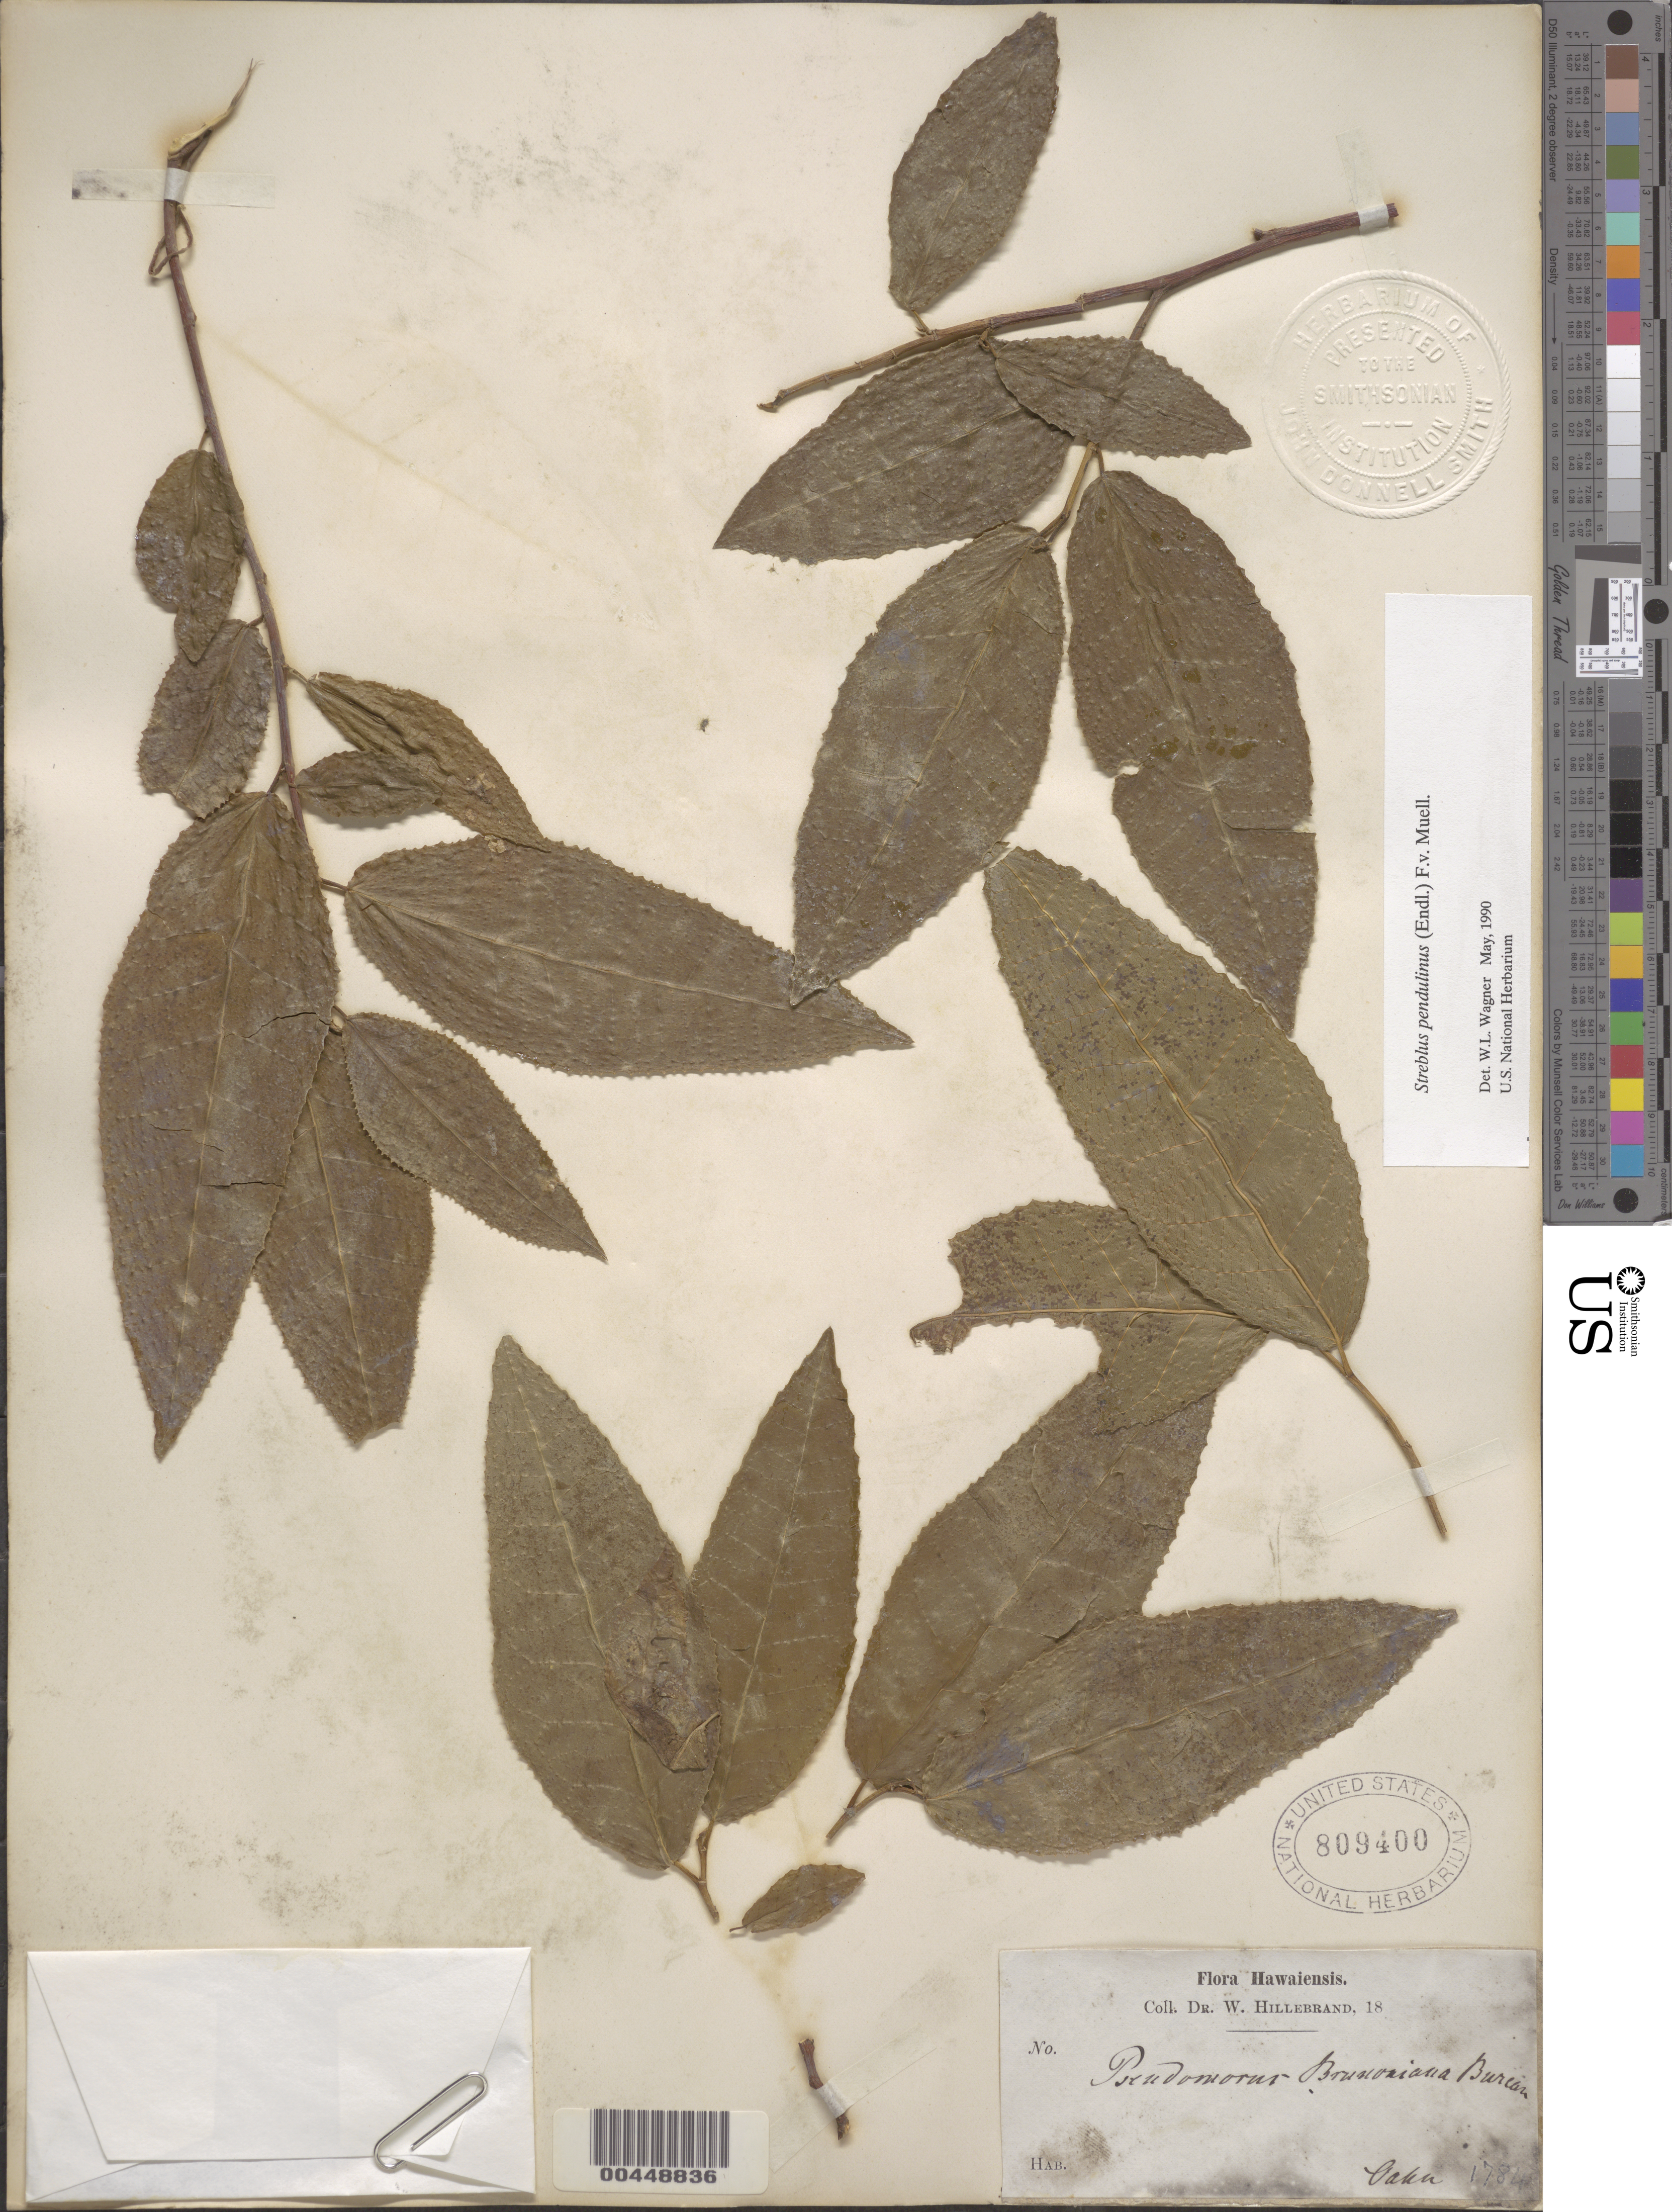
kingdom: Plantae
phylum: Tracheophyta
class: Magnoliopsida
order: Rosales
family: Moraceae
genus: Paratrophis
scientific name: Paratrophis pendulina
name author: (Endl.) E. M. Gardner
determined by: Wagner, W. L., (BOT), Smithsonian Institution - National Museum of Natural History (UNITED STATES)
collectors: W. Hillebrand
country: United States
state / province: Hawaii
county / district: Honolulu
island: Oahu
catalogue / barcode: US 809400